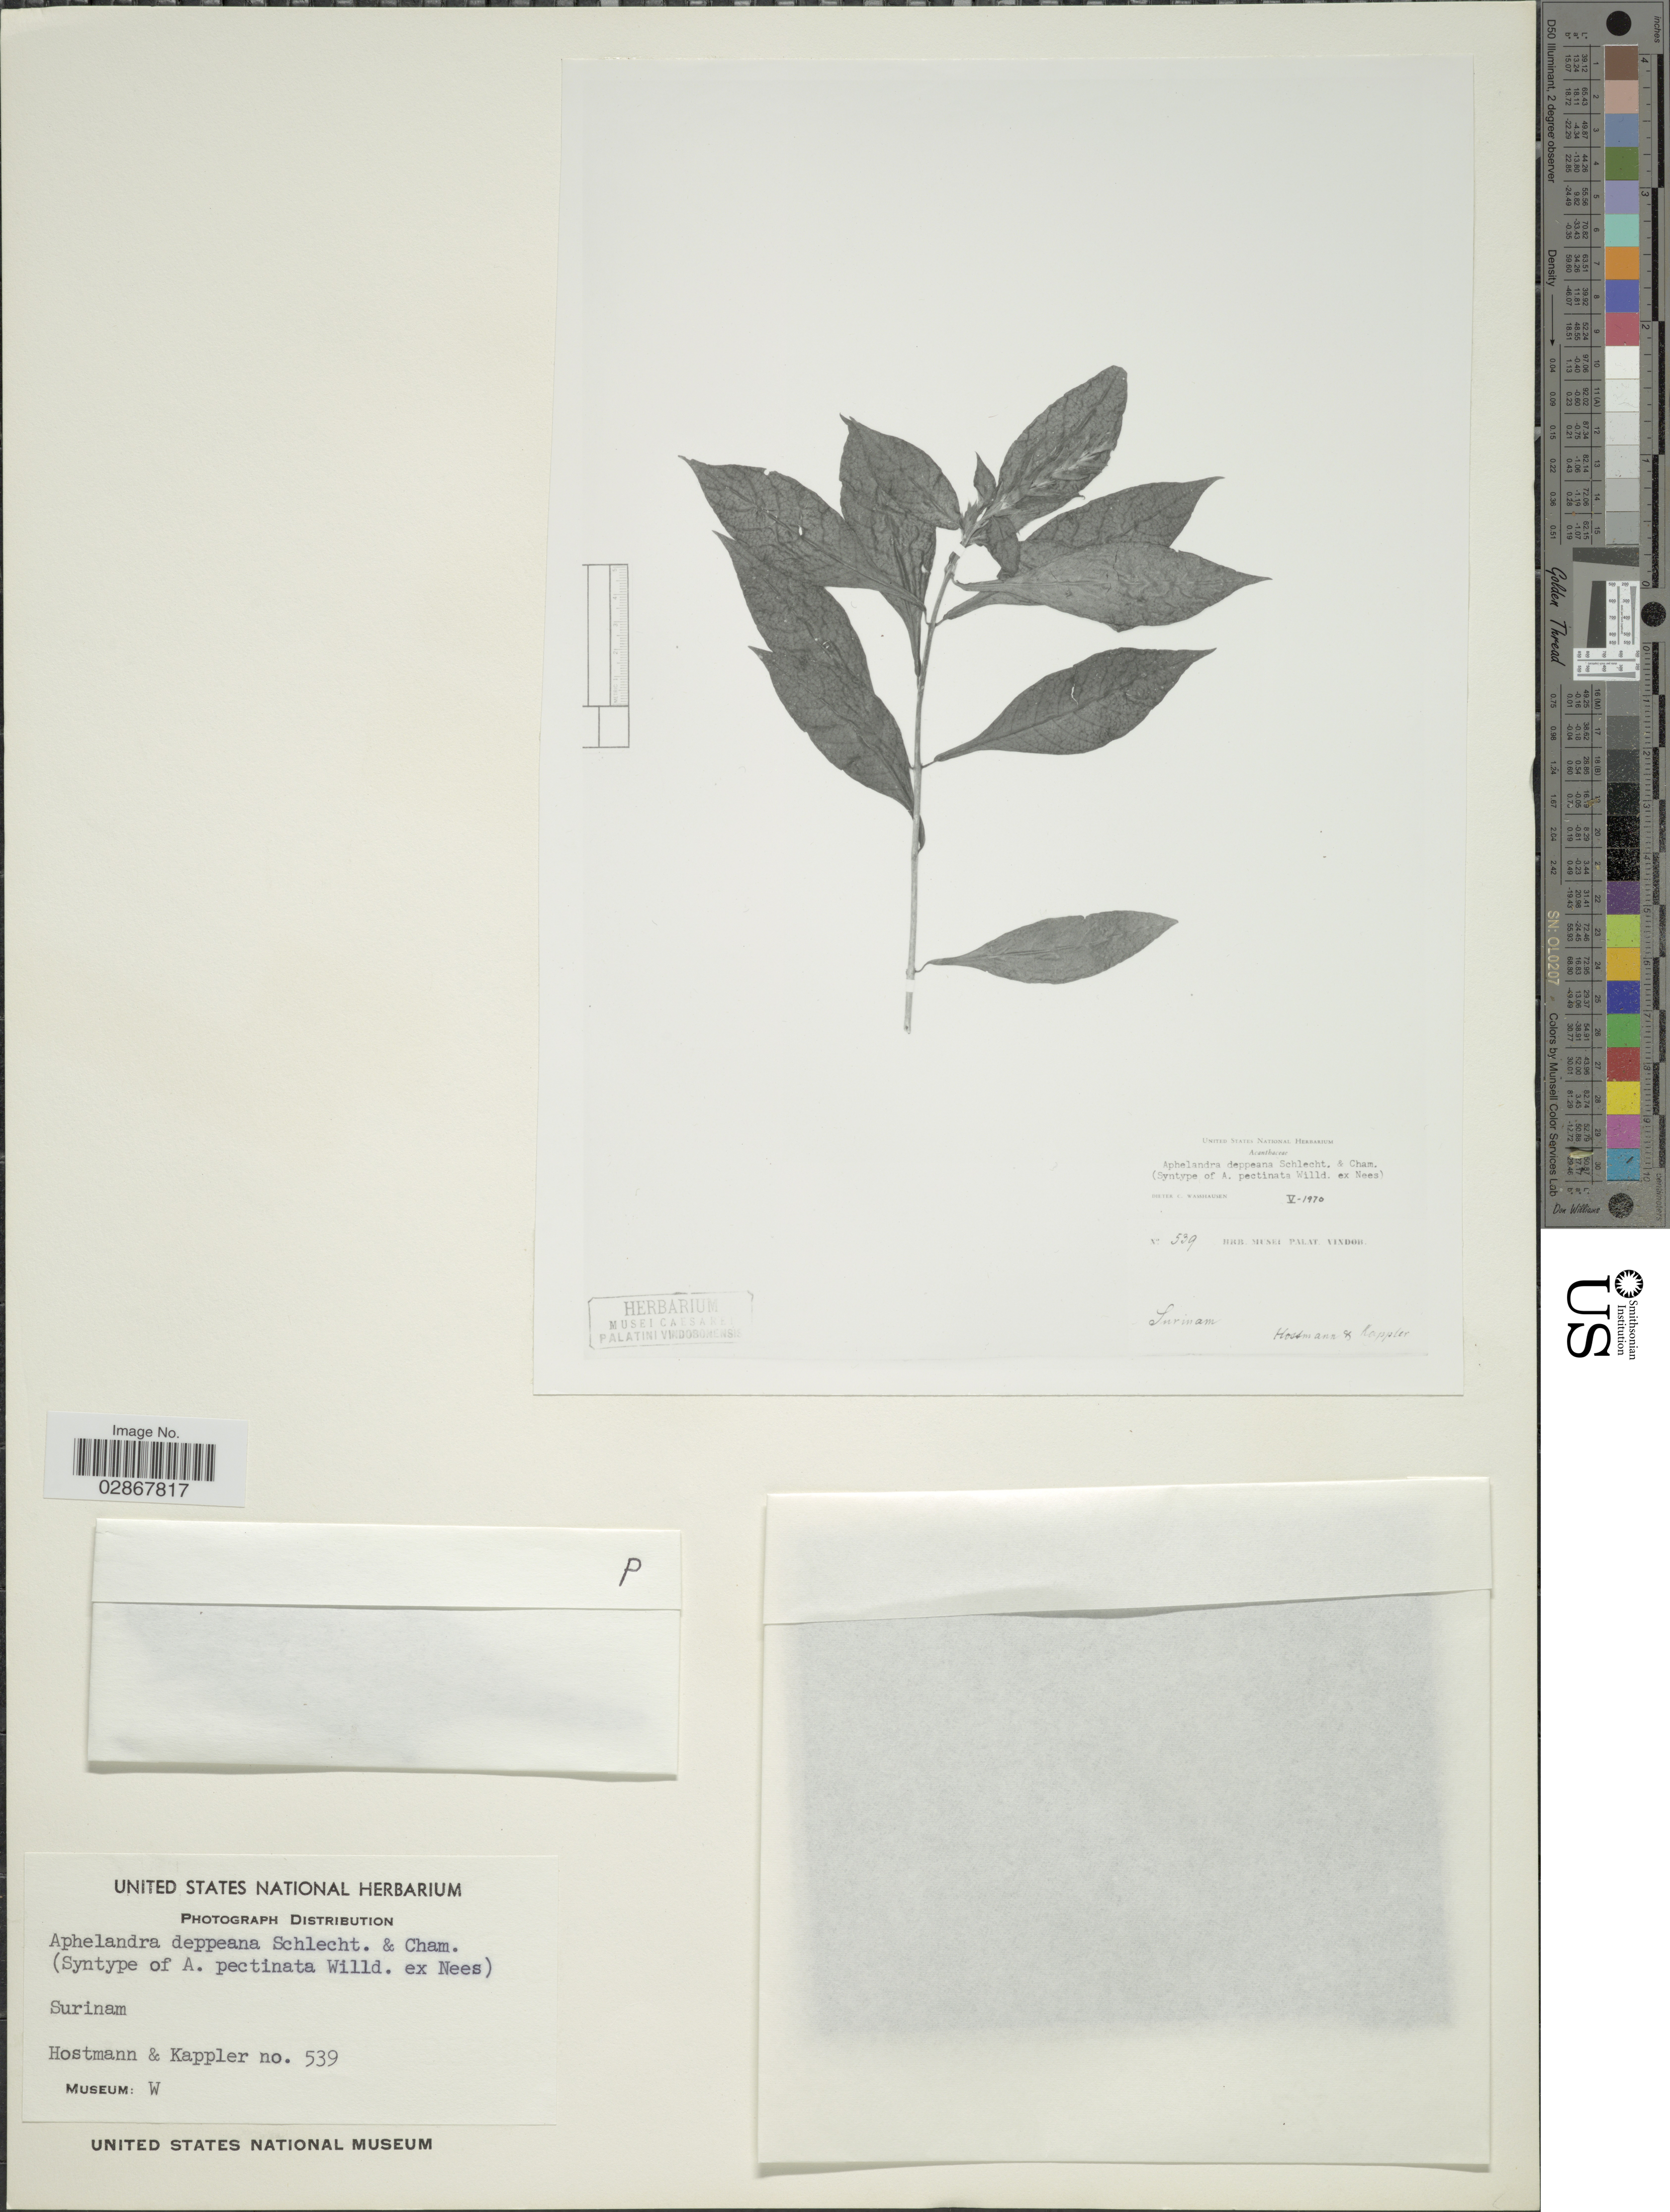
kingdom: Plantae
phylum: Tracheophyta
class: Magnoliopsida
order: Lamiales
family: Acanthaceae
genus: Aphelandra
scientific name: Aphelandra scabra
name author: (Vahl) Sm.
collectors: Hostmann & Kappler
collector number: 539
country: Suriname